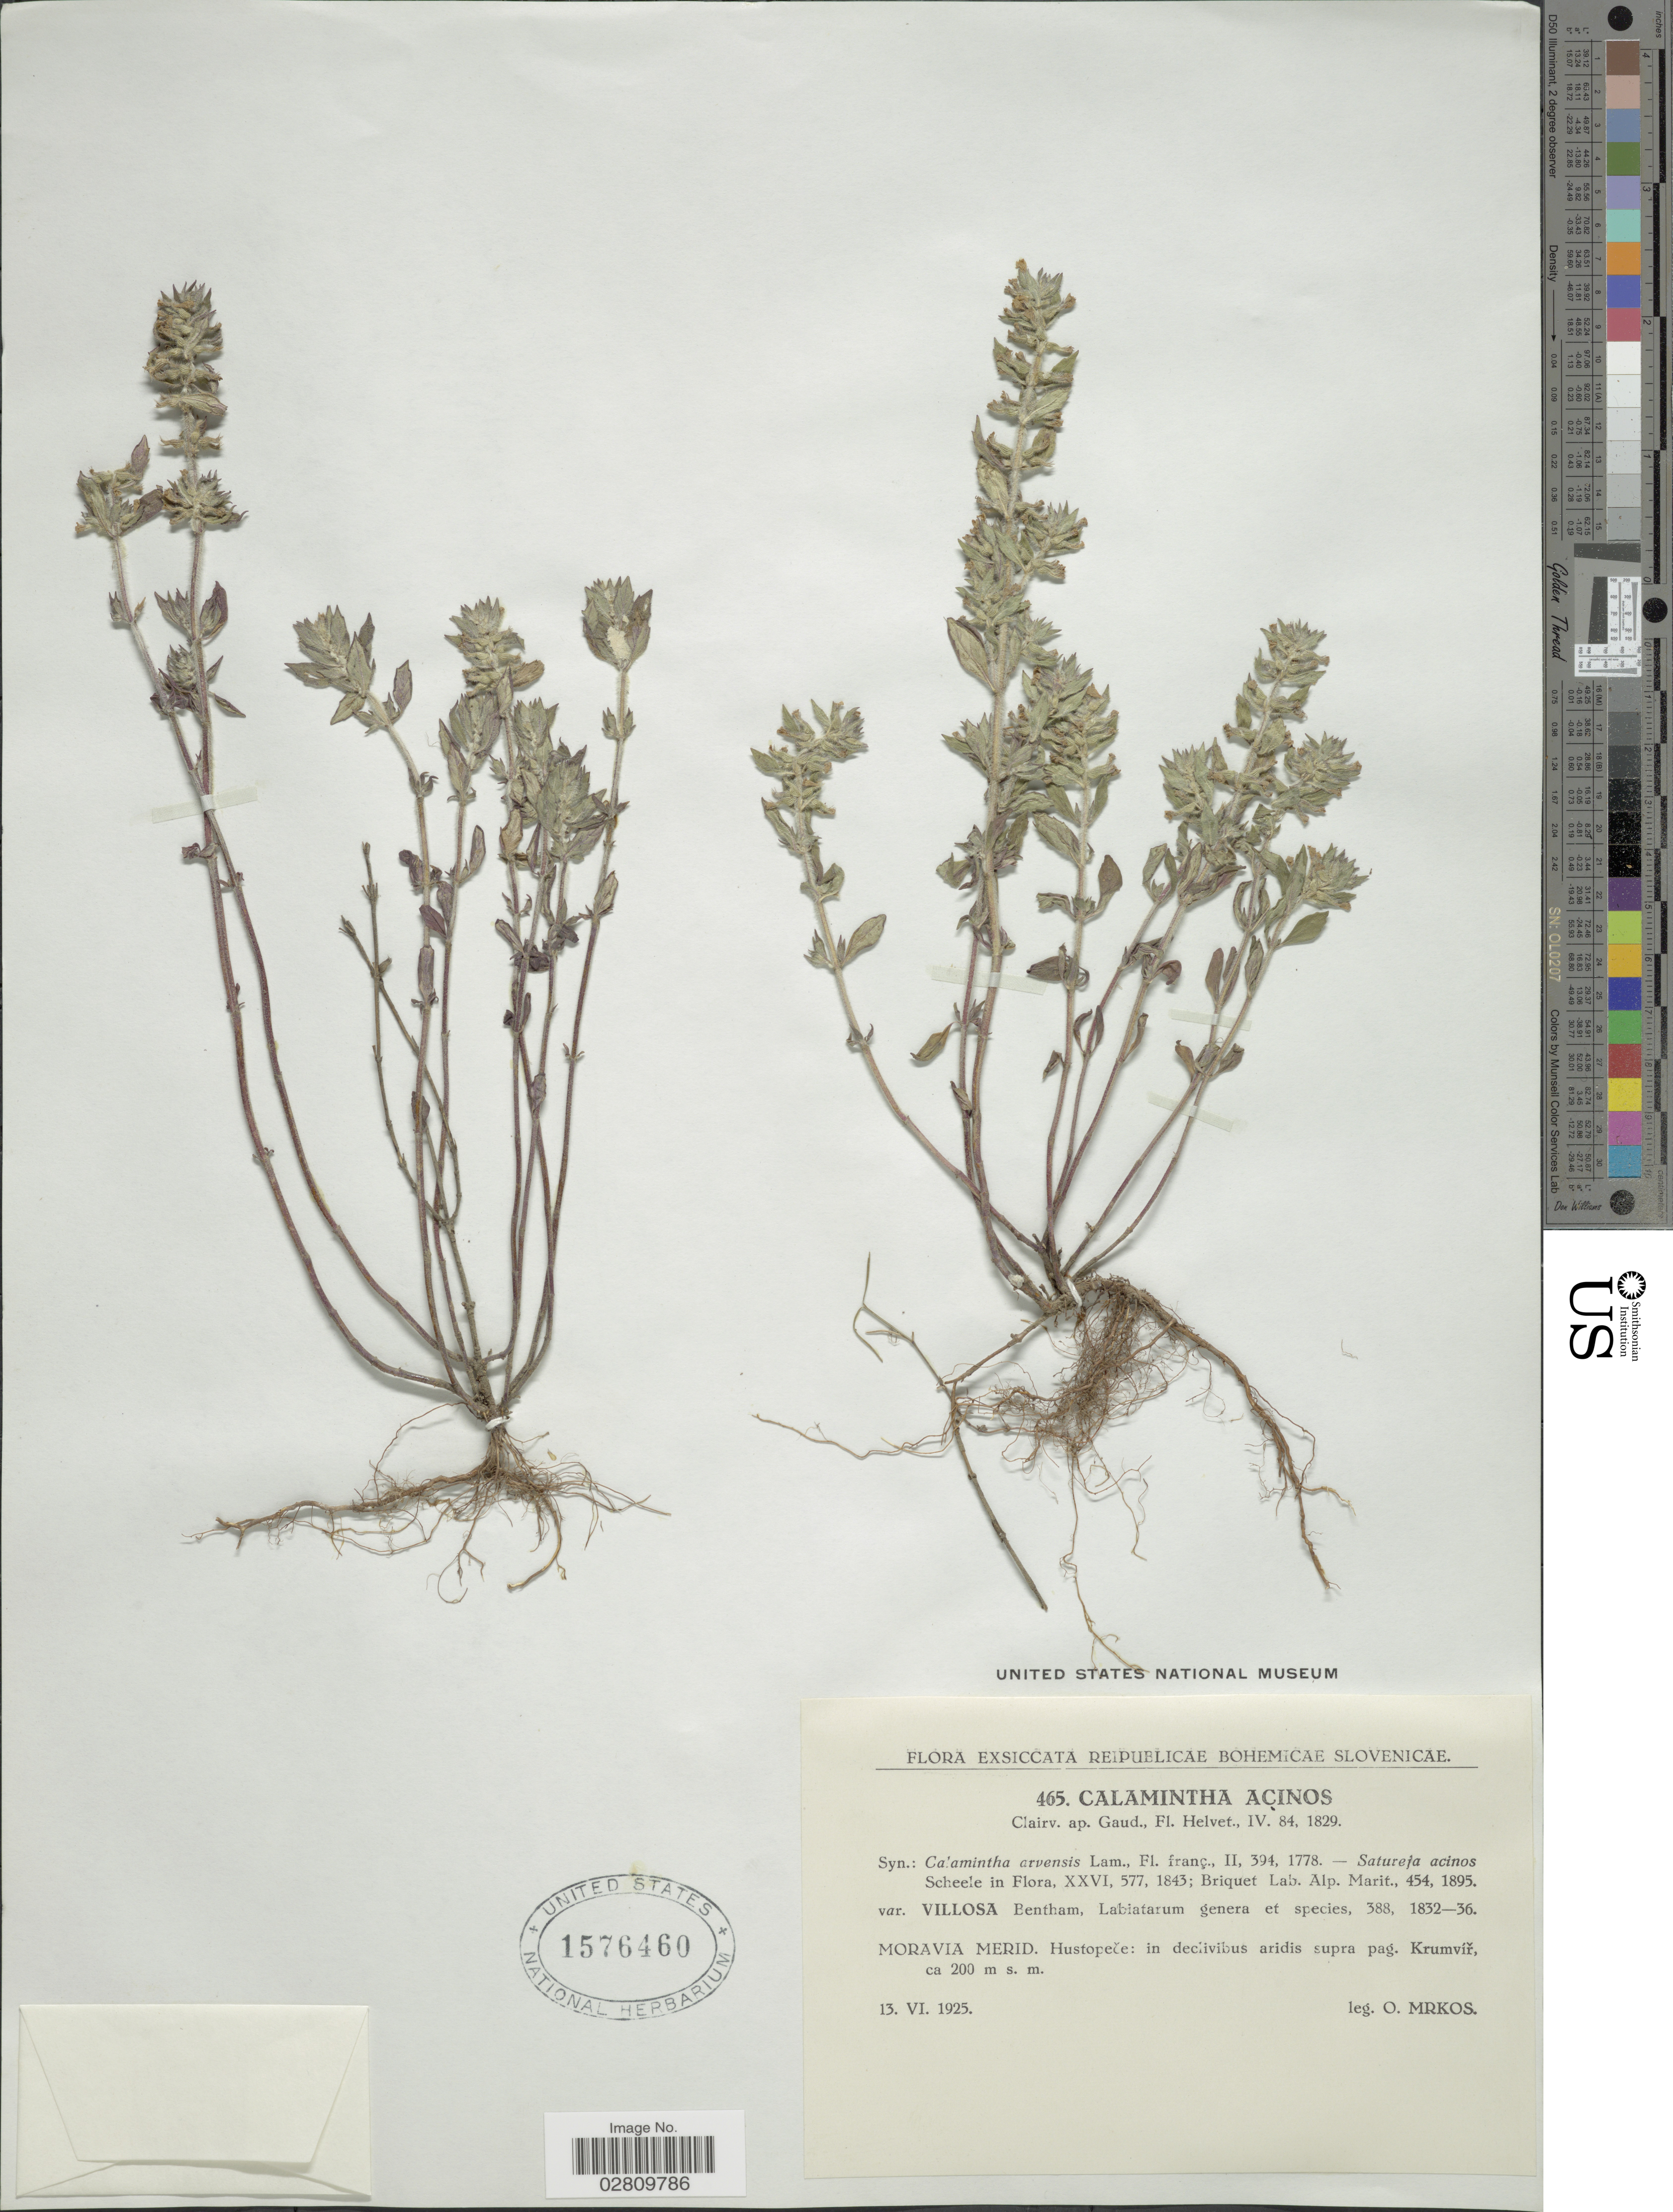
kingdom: Plantae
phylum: Tracheophyta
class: Magnoliopsida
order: Lamiales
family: Lamiaceae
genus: Acinos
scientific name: Acinos acinos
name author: (L.) Huth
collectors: O. Mrkos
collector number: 465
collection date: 1925-06-13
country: Czechia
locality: Moravia Merid. Hustopece: in declivibus aridis supra pag. Krumvir.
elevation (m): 200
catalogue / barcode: US 1576460